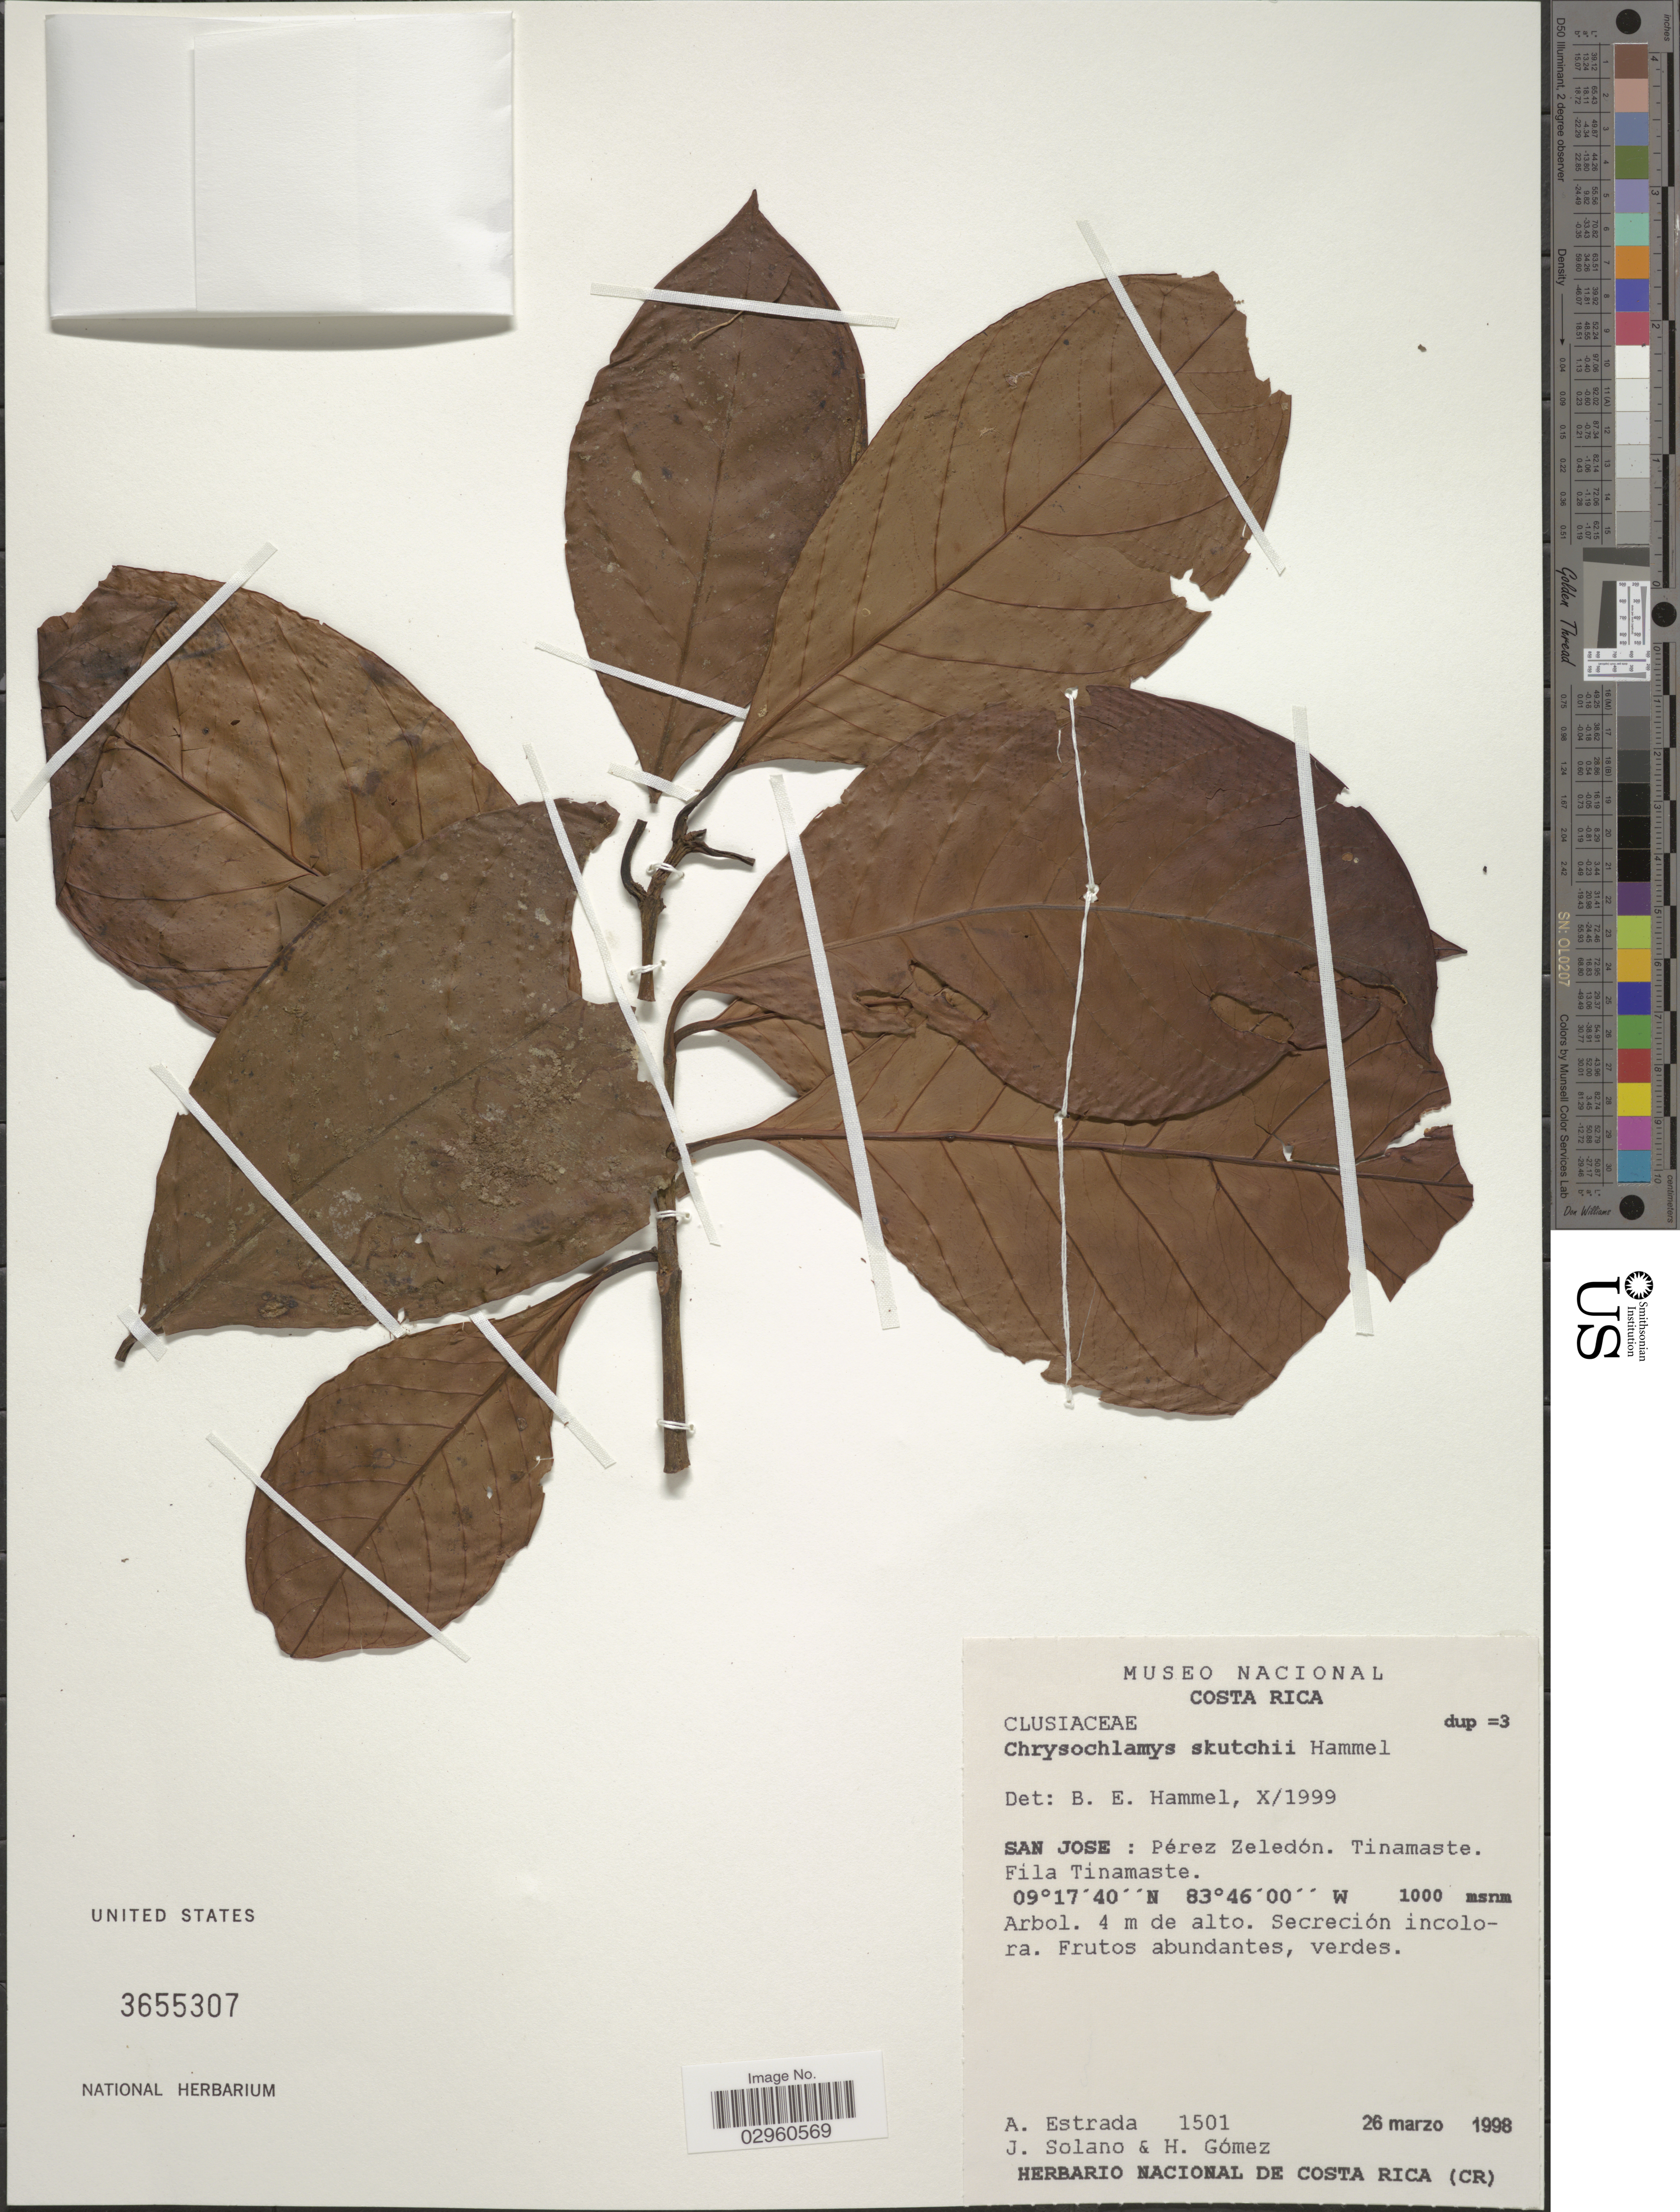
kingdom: Plantae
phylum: Tracheophyta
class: Magnoliopsida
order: Malpighiales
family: Clusiaceae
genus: Chrysochlamys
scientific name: Chrysochlamys skutchii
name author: Hammel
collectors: A. Estrada, J. Solano & H. Gomez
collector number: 1501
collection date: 1998-03-26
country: Costa Rica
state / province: San José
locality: San Jose: Pérez Zeledón. Tinamaste. Fila Tinamaste.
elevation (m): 1000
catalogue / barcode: US 3655307